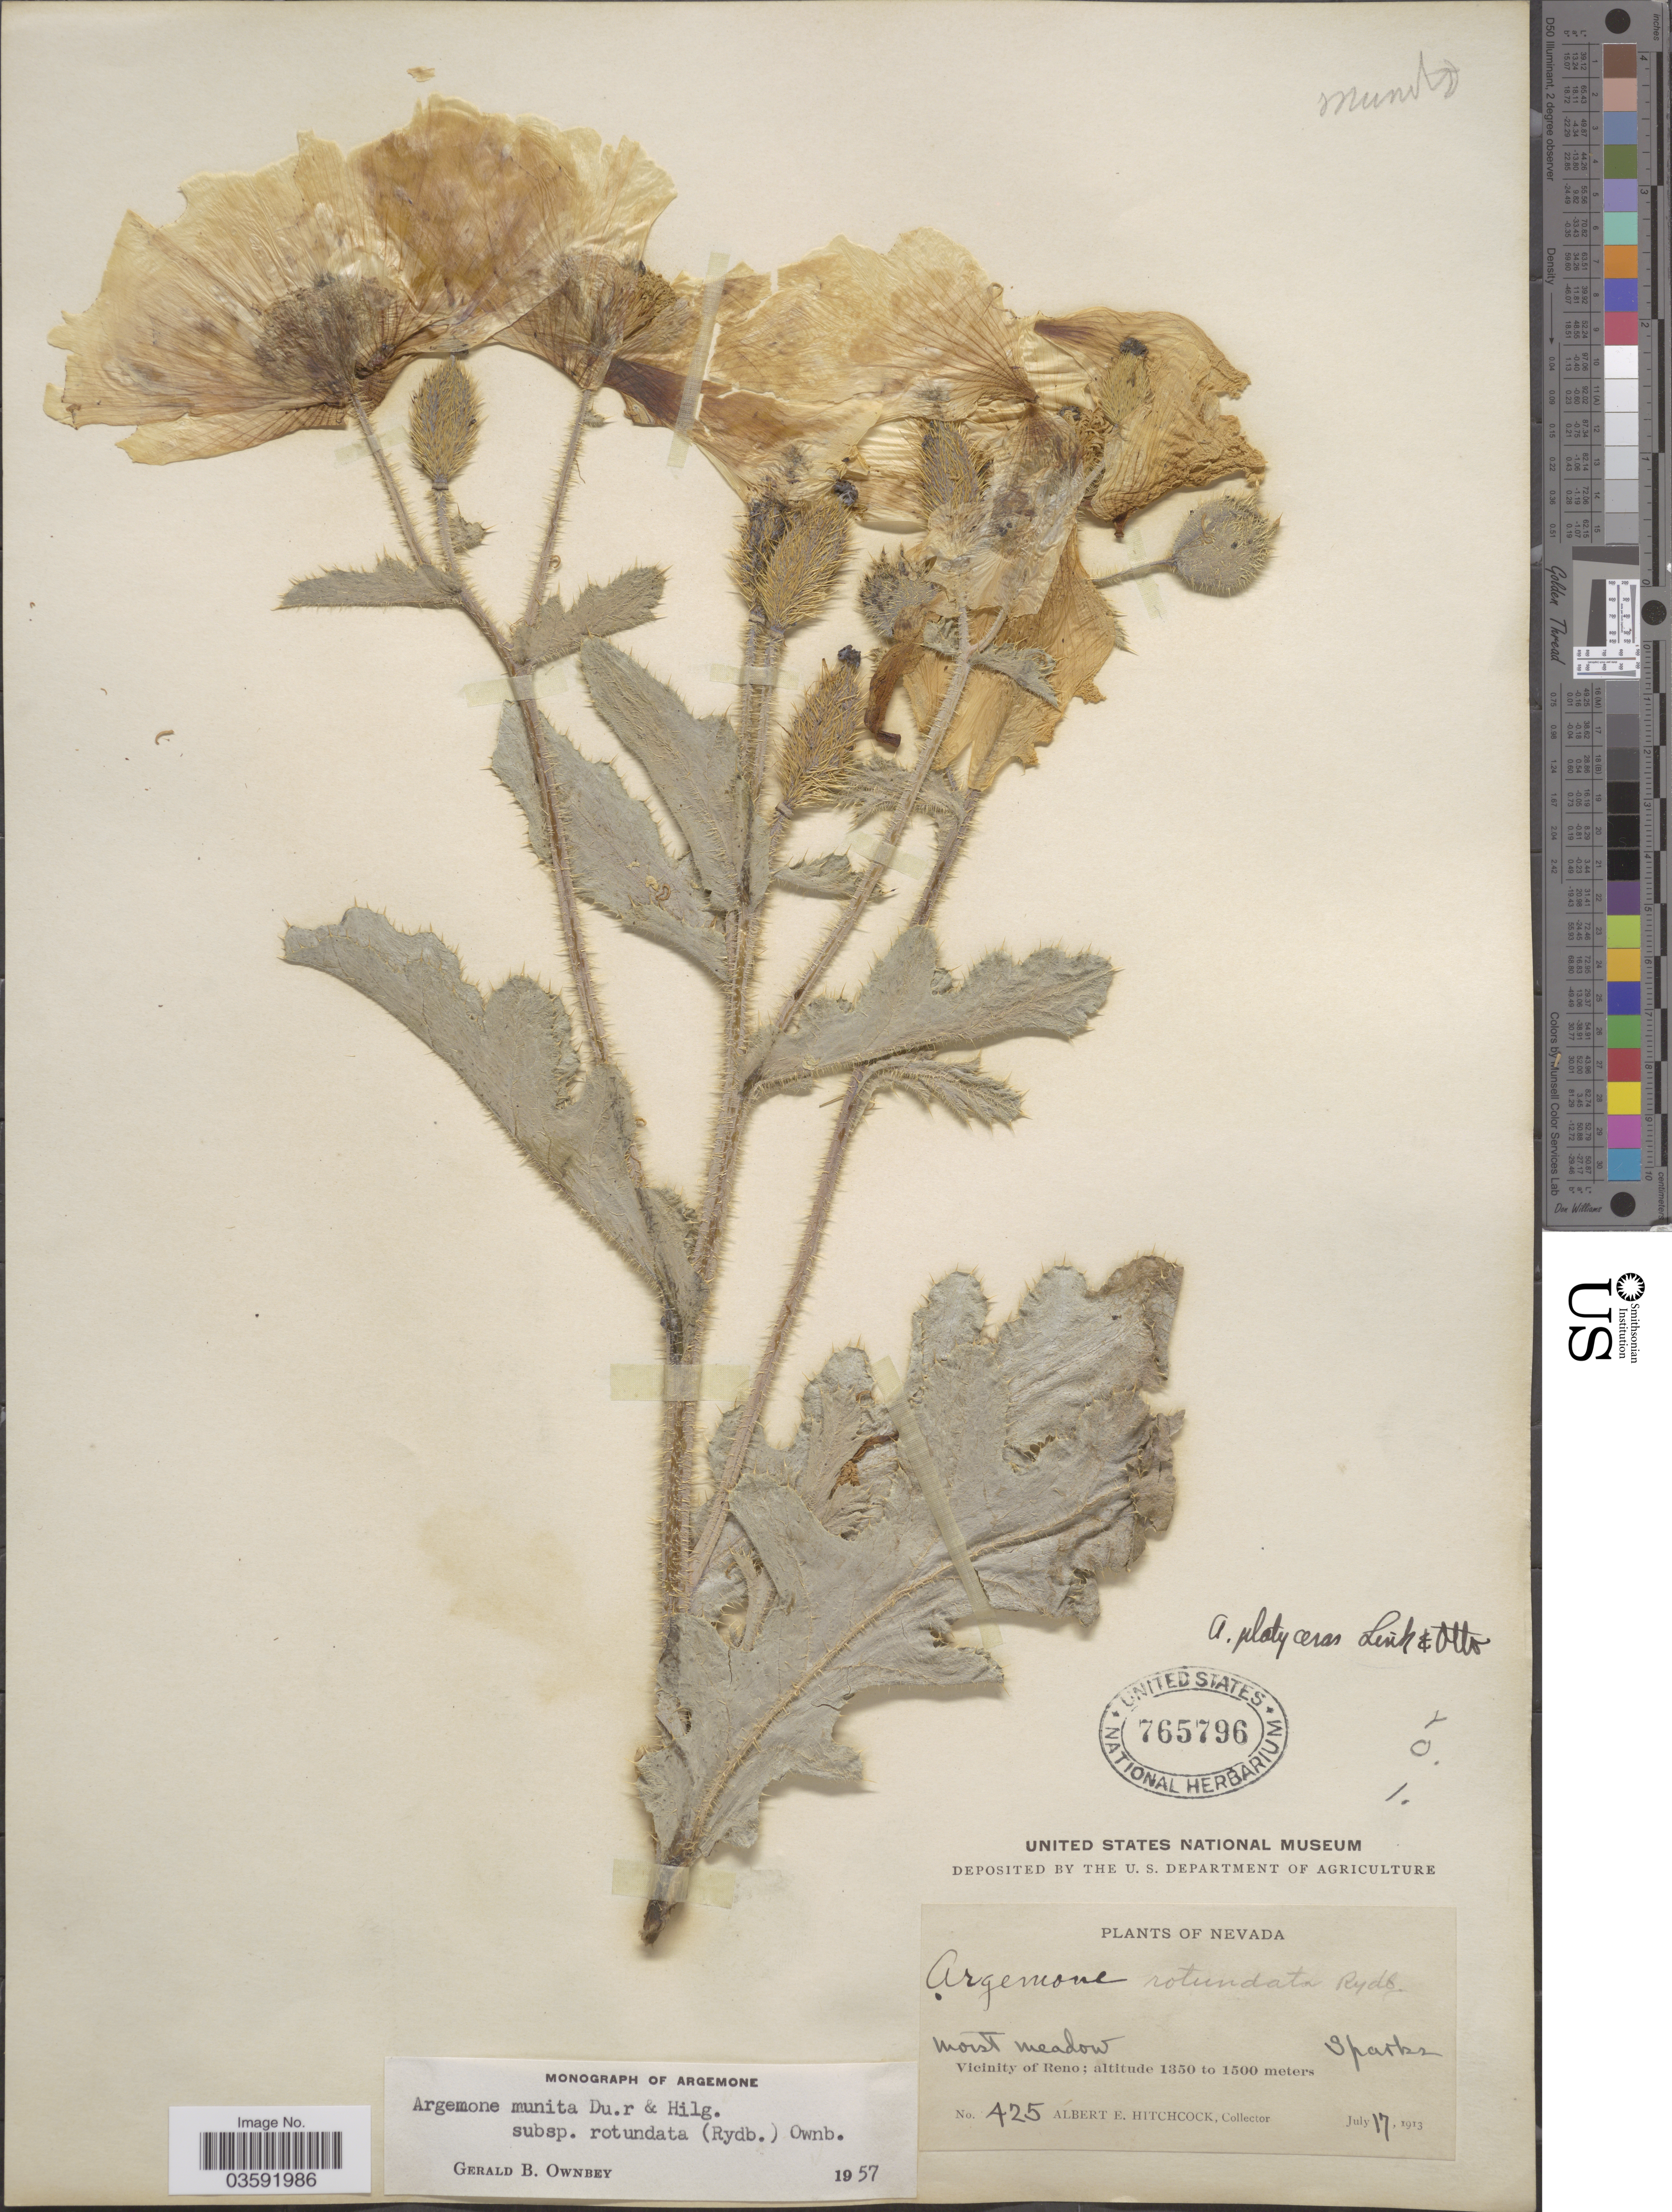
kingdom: Plantae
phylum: Tracheophyta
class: Magnoliopsida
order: Ranunculales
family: Papaveraceae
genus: Argemone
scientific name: Argemone munita subsp. rotundata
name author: (Rydb.) G.B. Ownbey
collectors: A. Hitchcock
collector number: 425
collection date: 1913-07-17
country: United States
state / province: Nevada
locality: Vicinity of Reno.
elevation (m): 1350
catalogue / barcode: US 765796